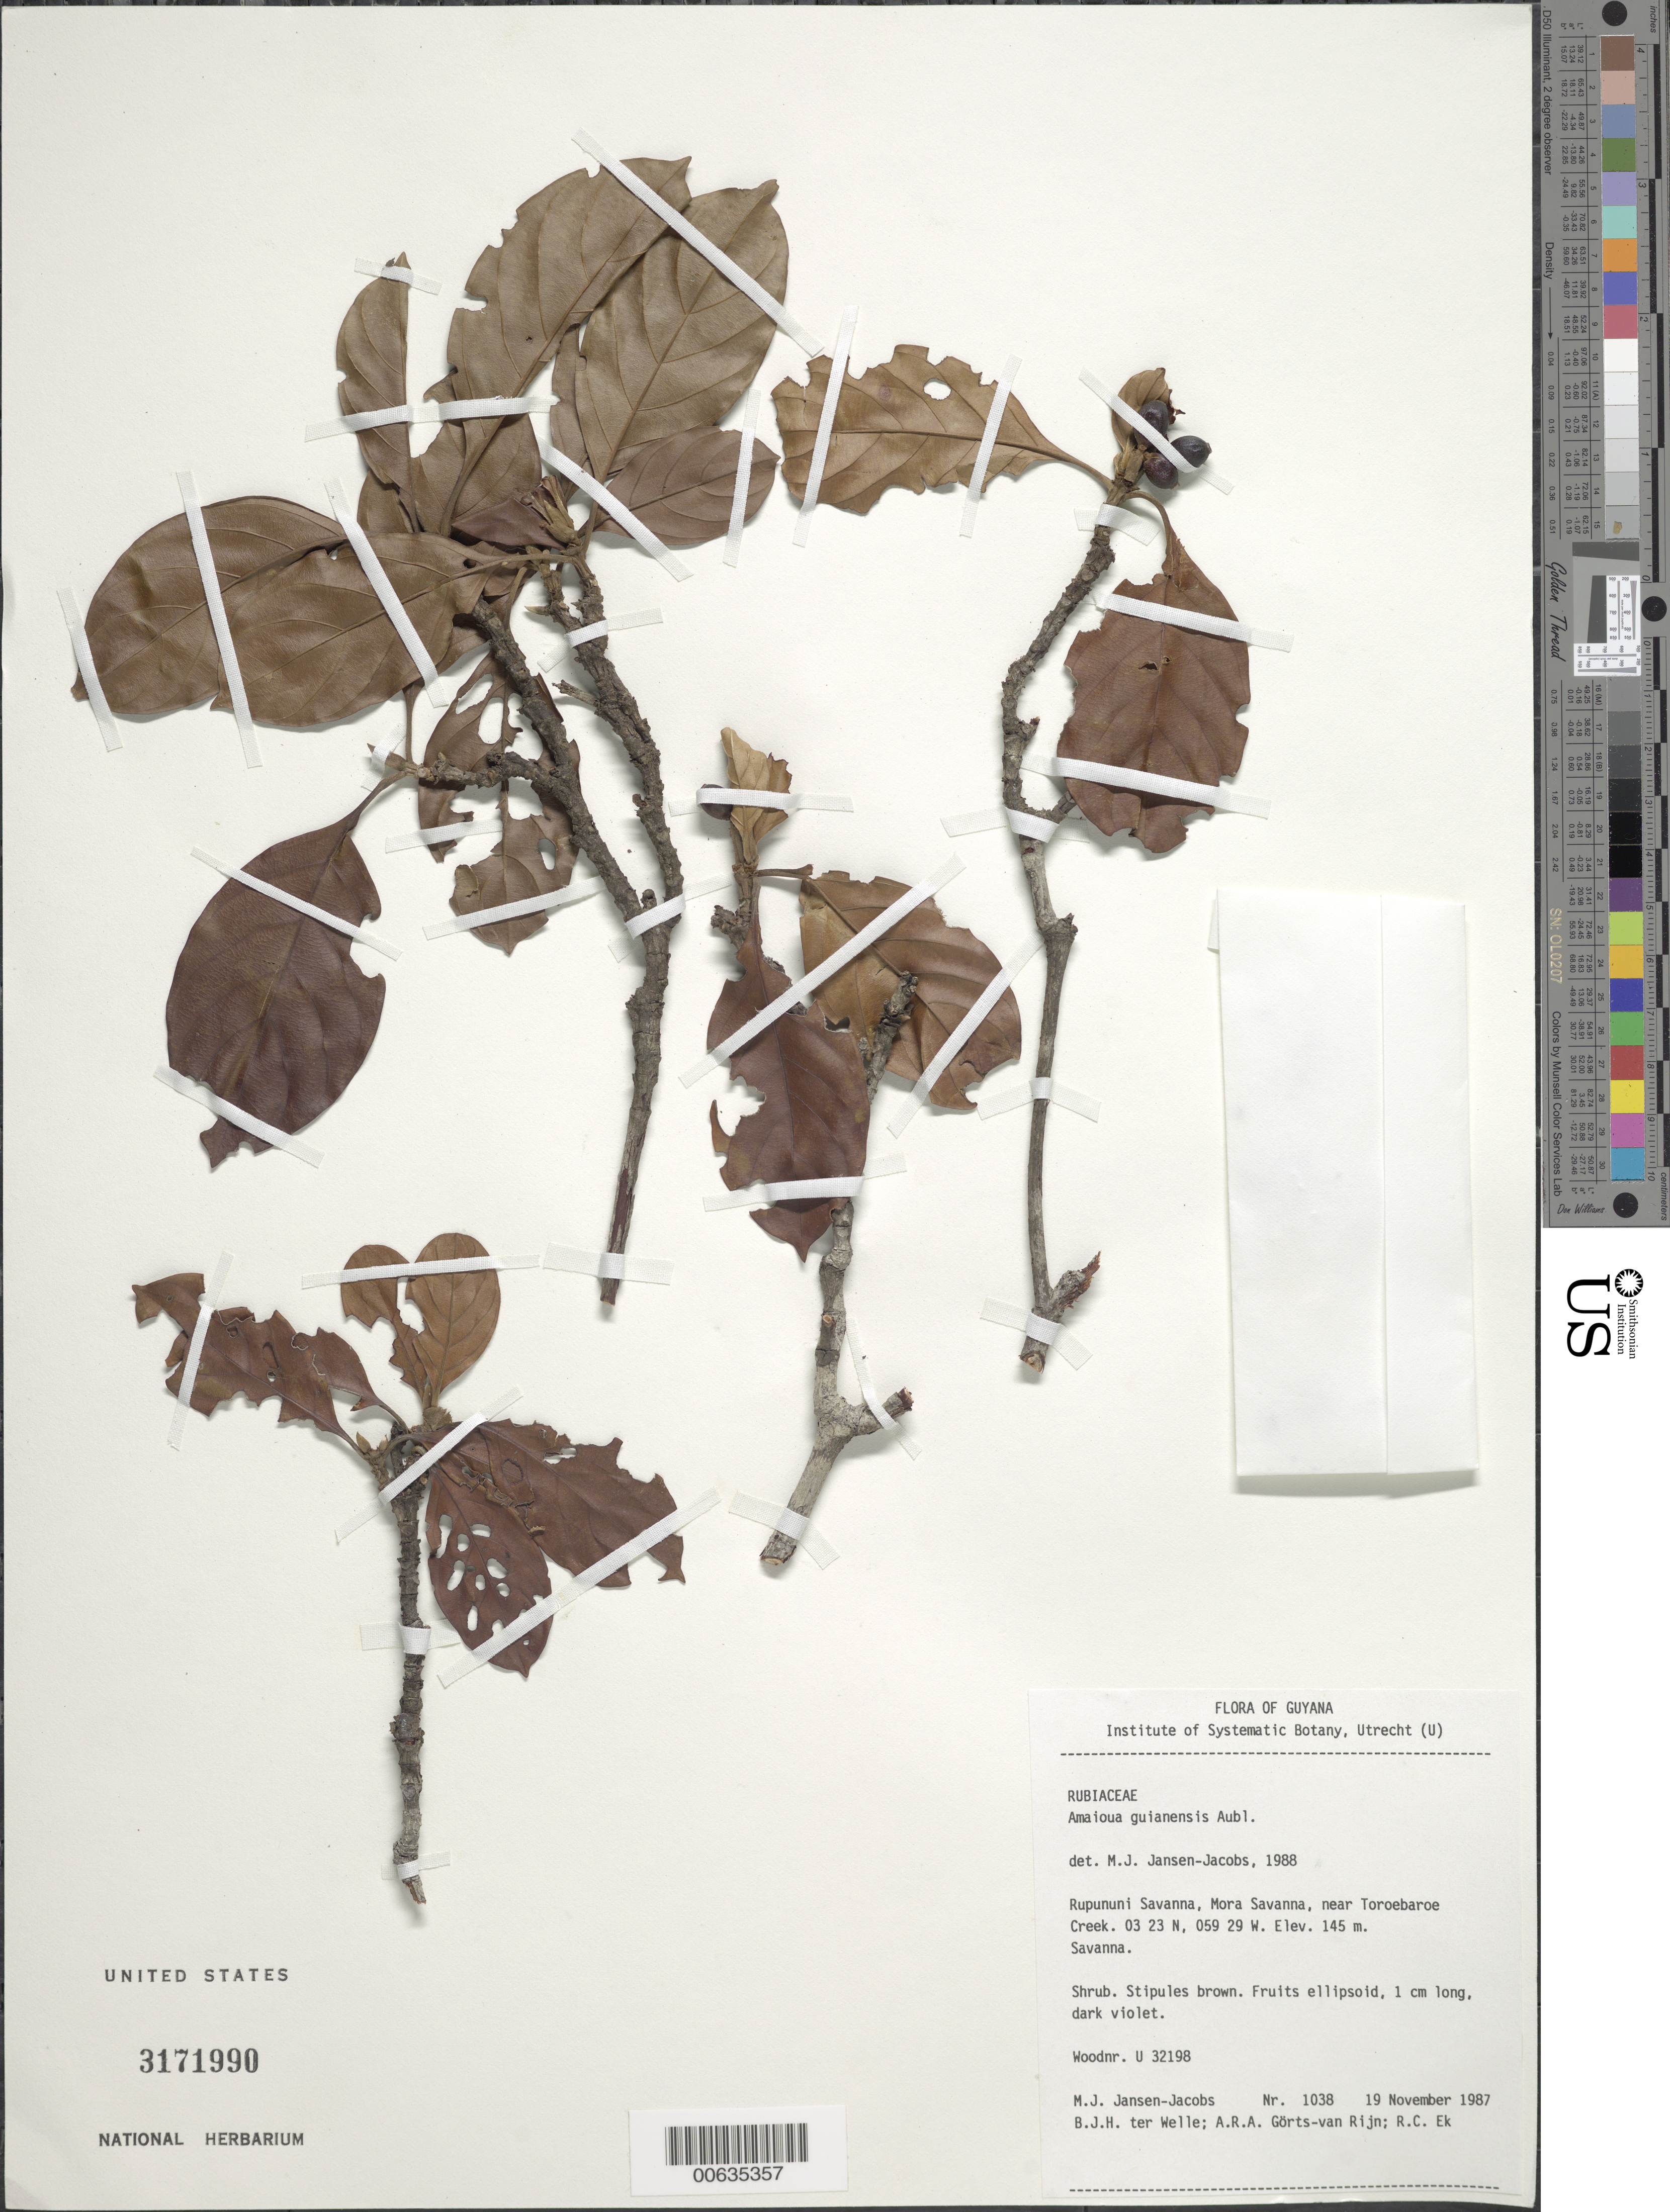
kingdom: Plantae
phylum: Tracheophyta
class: Magnoliopsida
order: Gentianales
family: Rubiaceae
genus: Amaioua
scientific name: Amaioua guianensis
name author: Aubl.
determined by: Jansen-Jacobs, M. J., (U), Nationaal Herbarium Nederland, Utrecht University branch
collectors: M. J. Jansen-Jacobs, B. Welle, A. .R. A. Görts-van Rijn & R. C. Ek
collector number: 1038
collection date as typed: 19-Nov-87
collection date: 1987-11-19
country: Guyana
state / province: U. Takutu-U. Essequibo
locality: Rupununi Savanna, Mora Savanna, near Toroebaroe Creek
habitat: Savanna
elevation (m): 145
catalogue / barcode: US 3171990-2